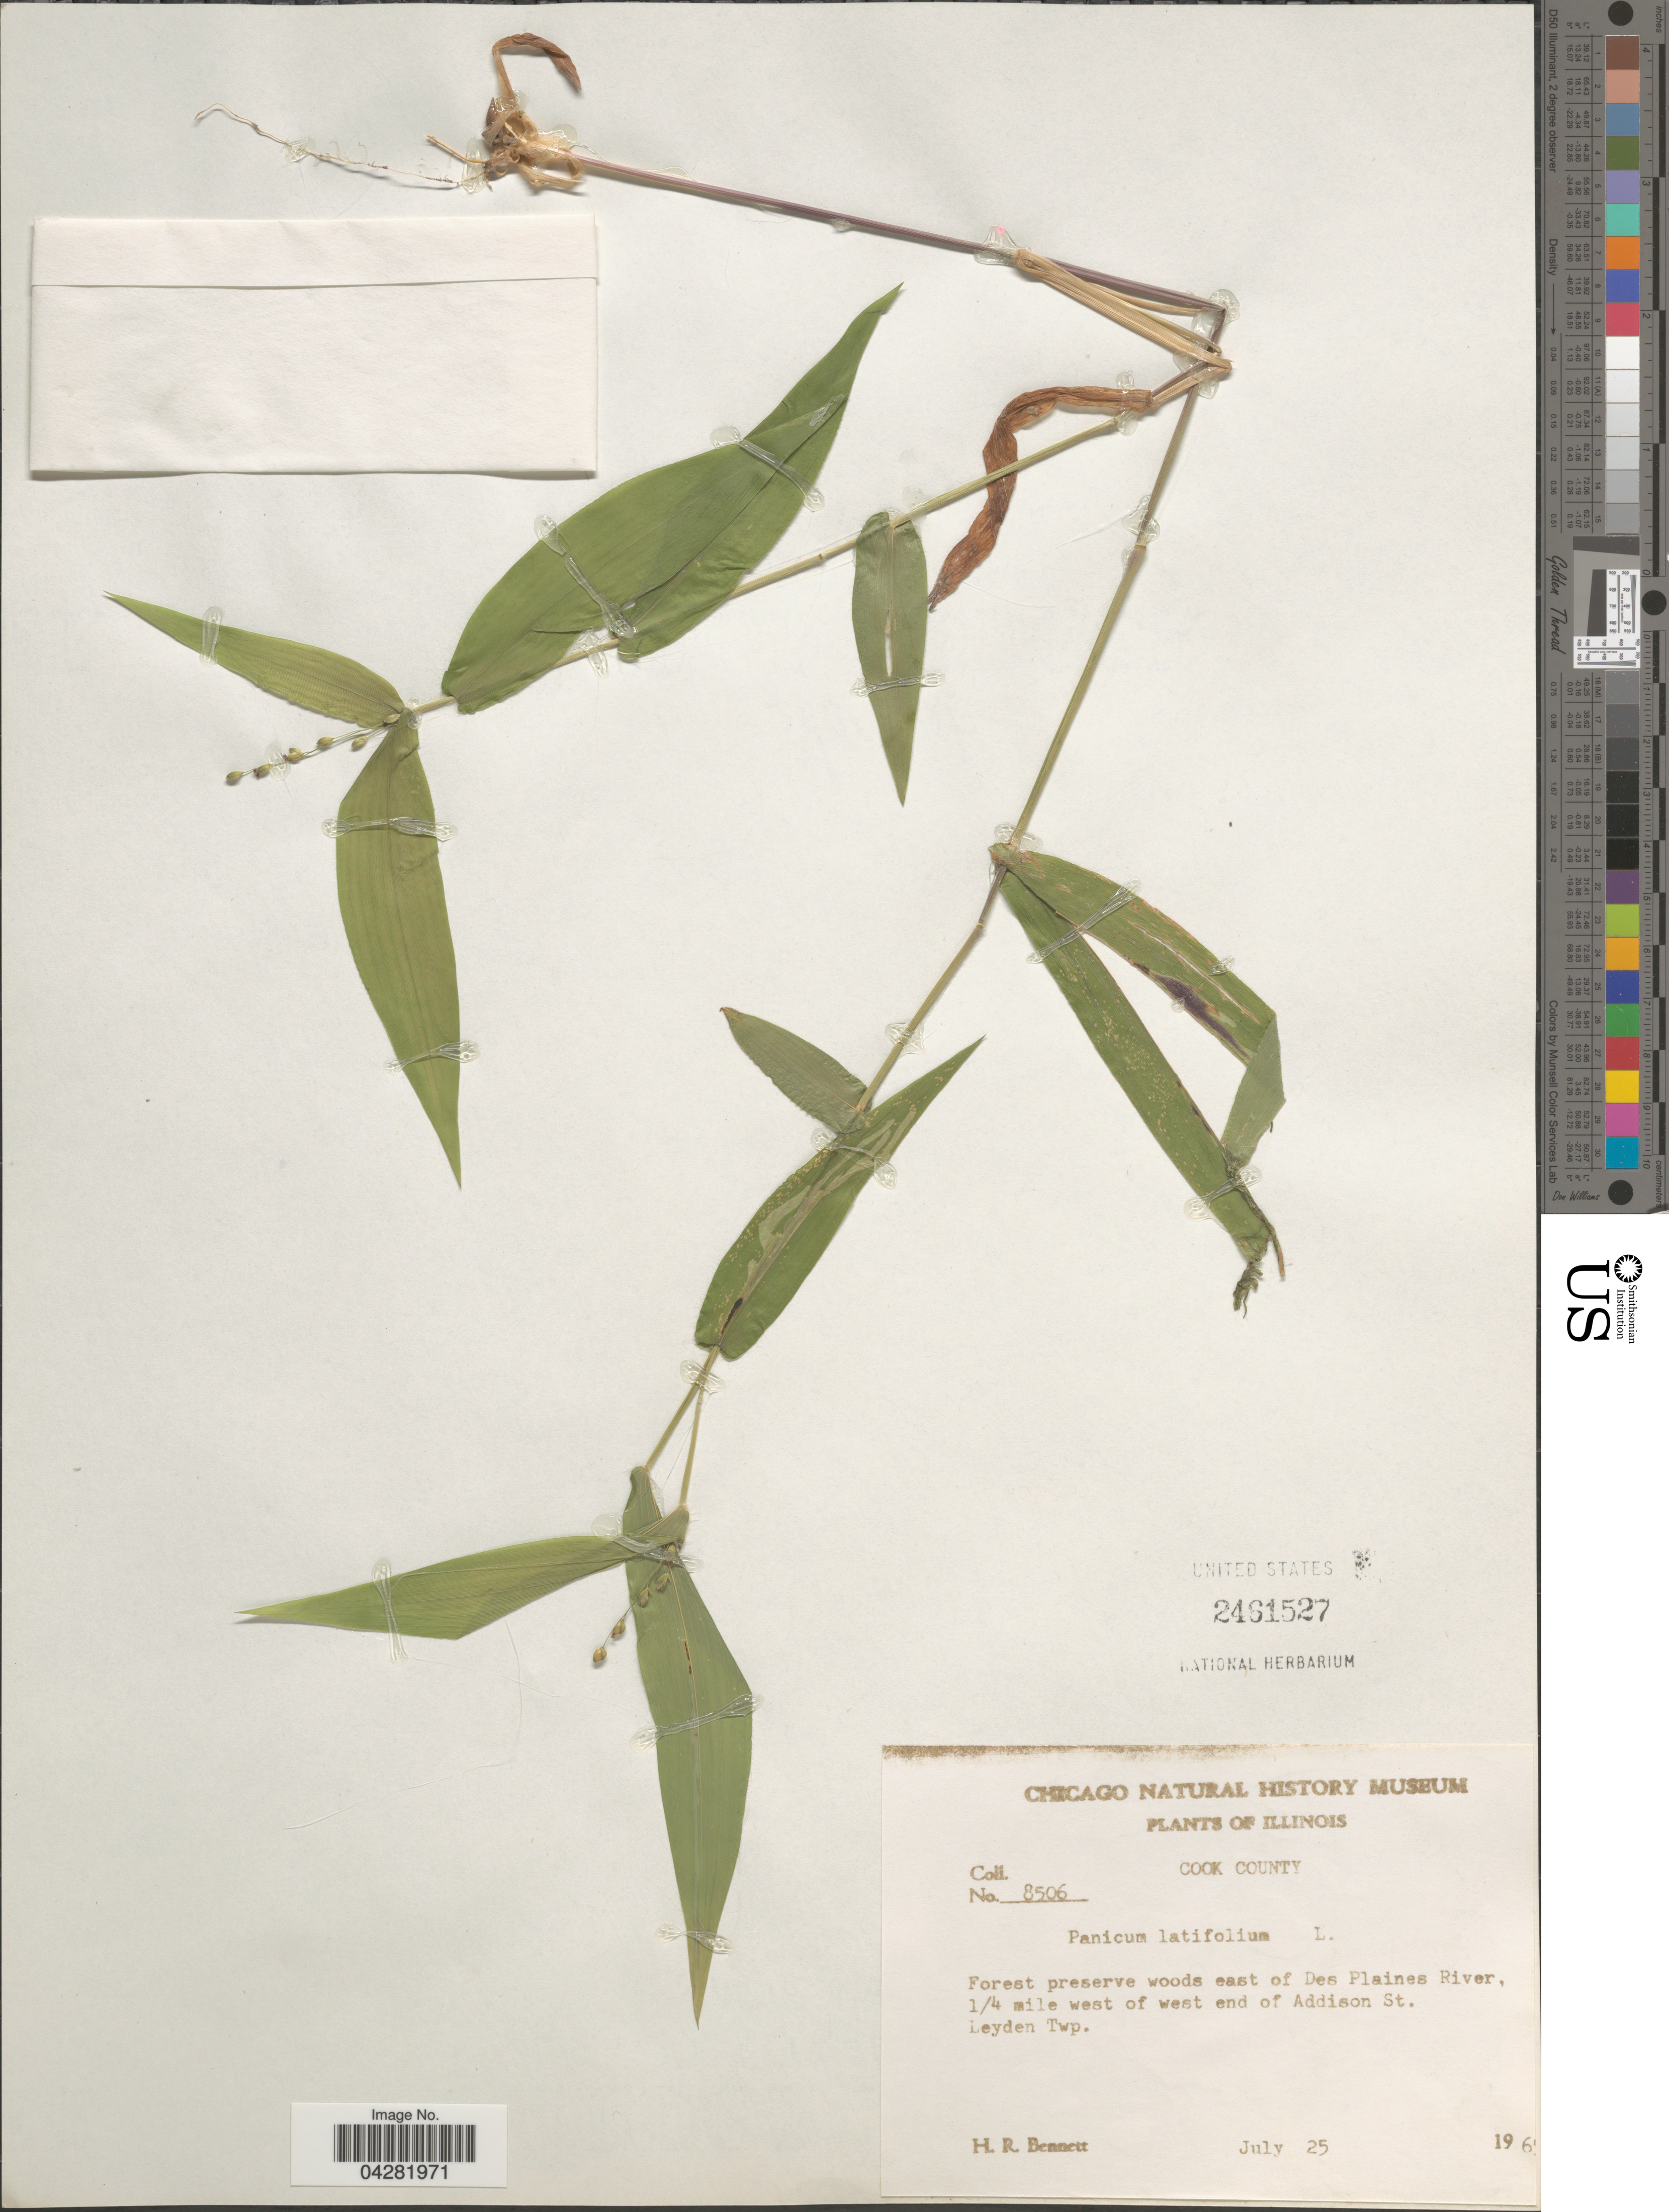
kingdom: Plantae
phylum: Tracheophyta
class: Liliopsida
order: Poales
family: Poaceae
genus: Dichanthelium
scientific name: Dichanthelium latifolium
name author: (L.) Harvill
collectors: H. R. Bennett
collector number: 8506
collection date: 1965-07-25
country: United States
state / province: Illinois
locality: Cook County. Forest preserve woods east of Des Plaines River, 1/4 mile west of west end of Addison St. Leyden Twp.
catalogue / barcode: US 2461527